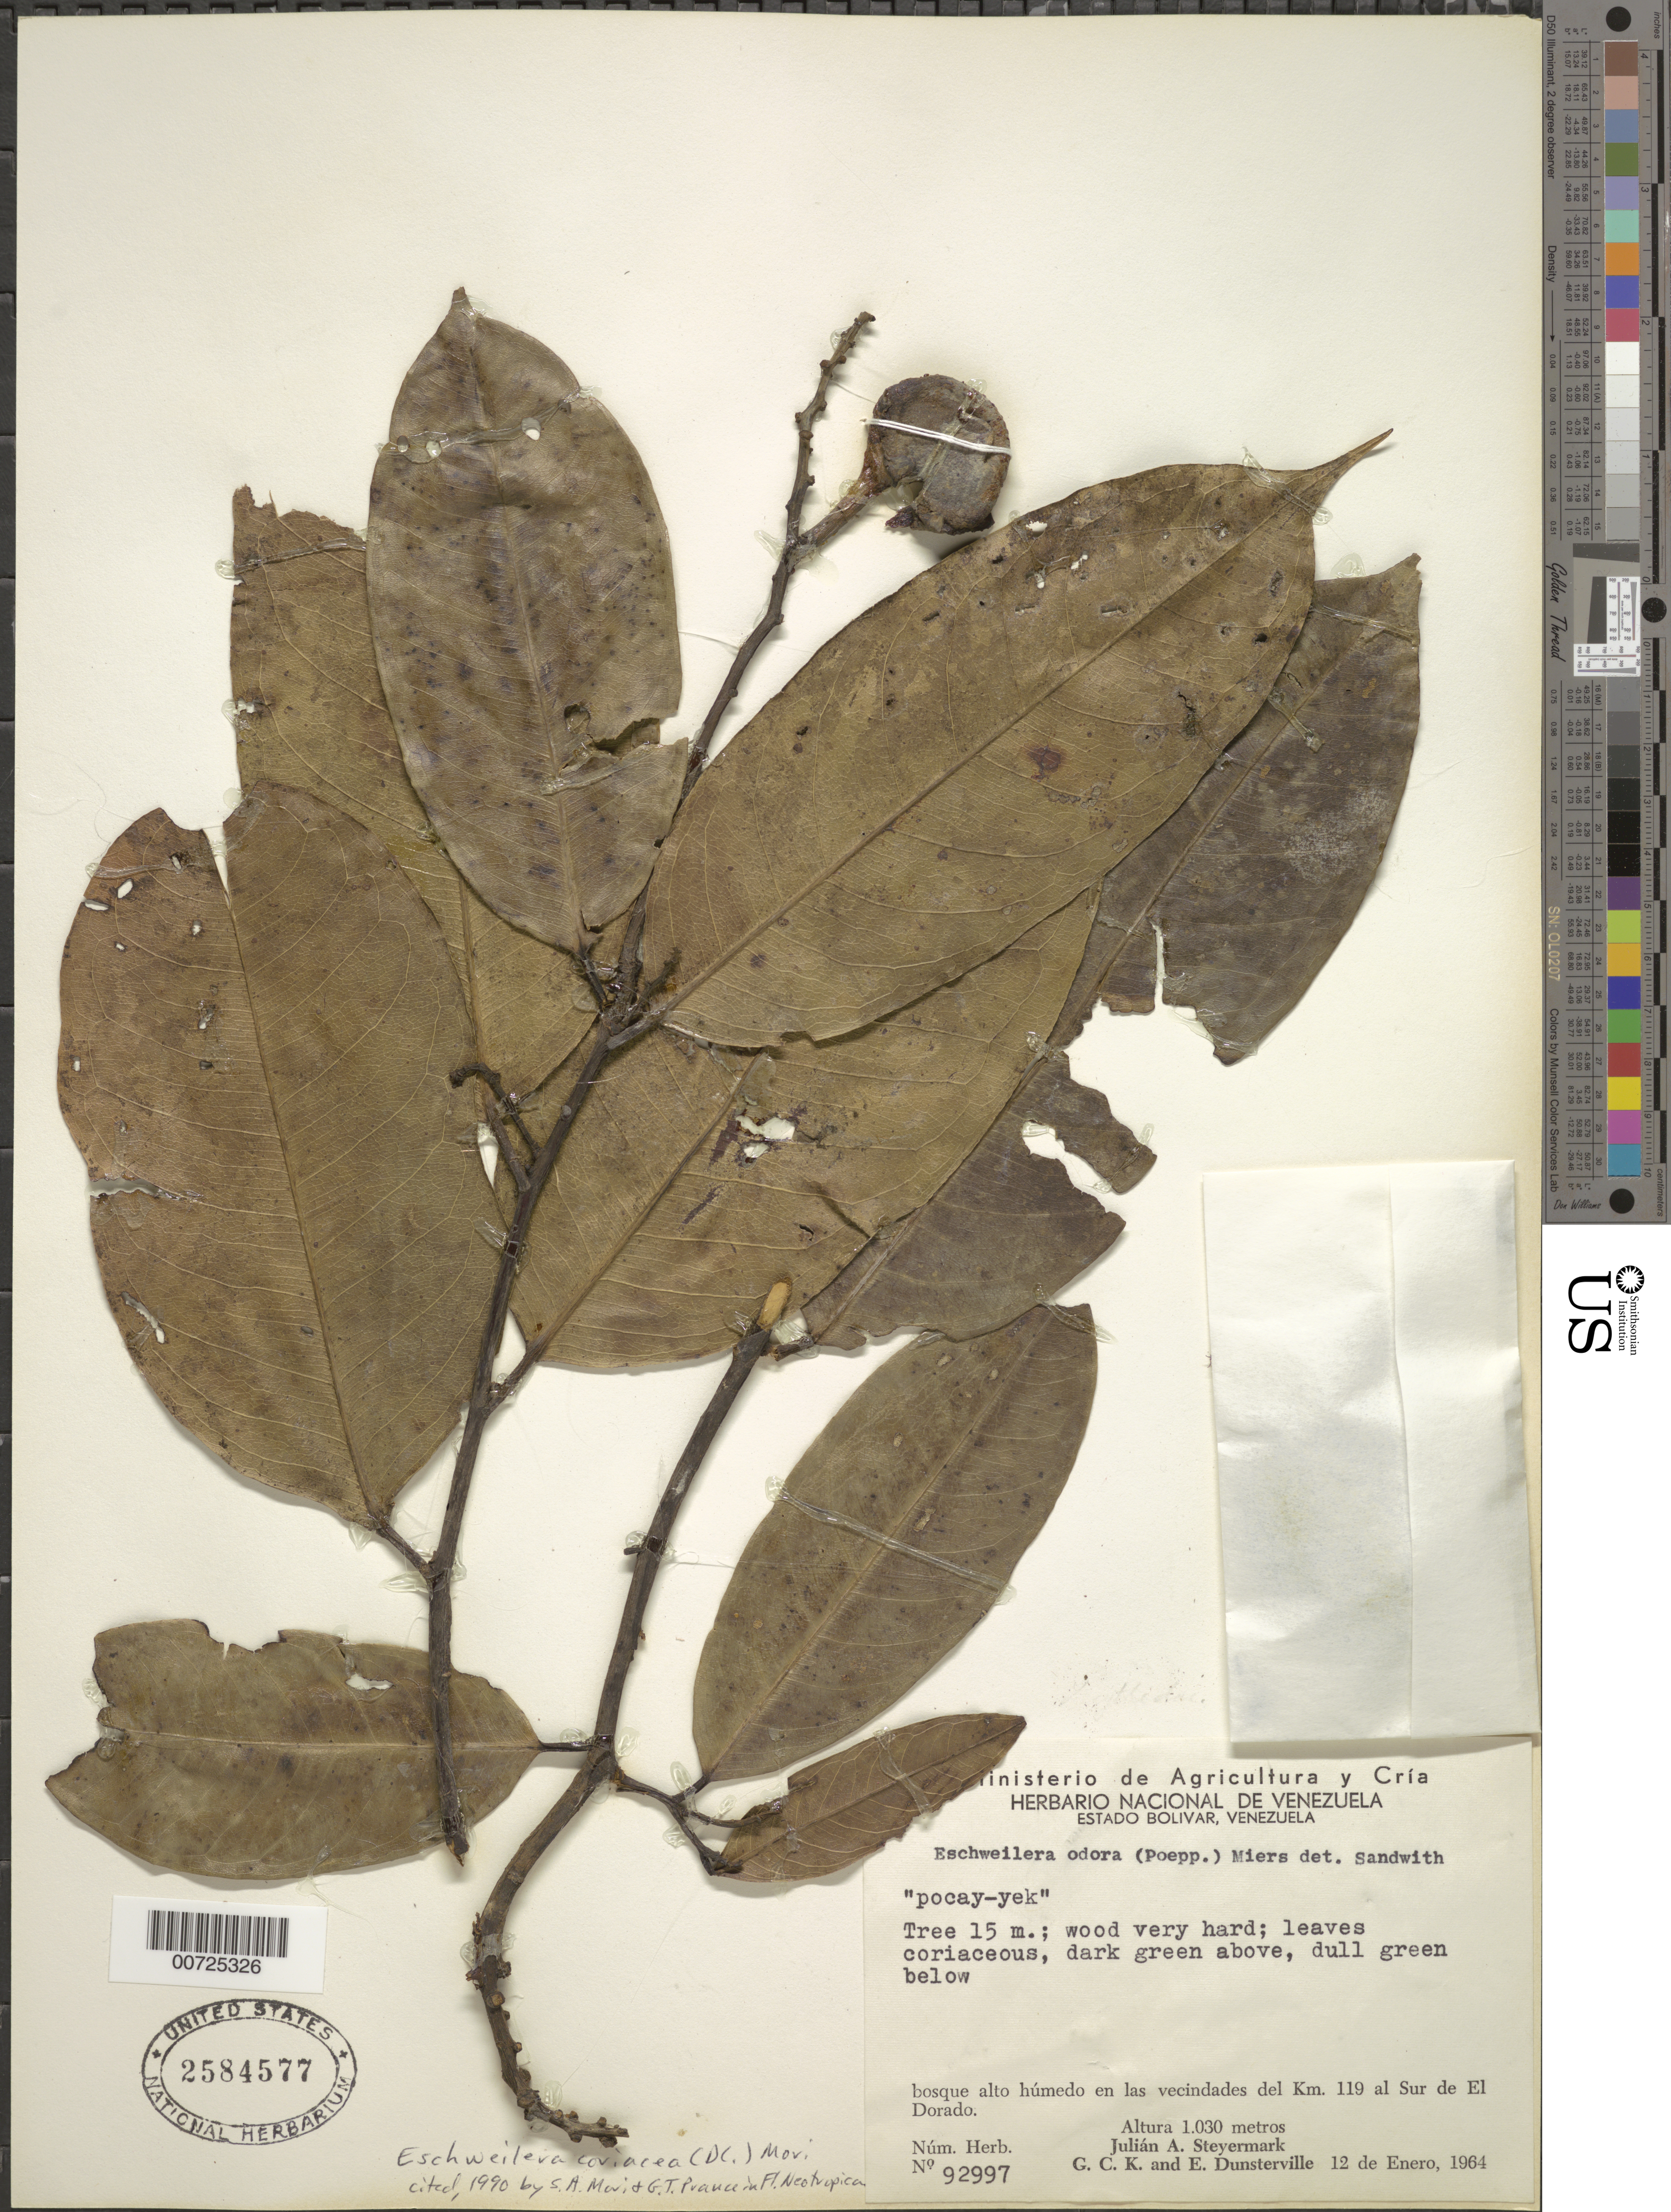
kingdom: Plantae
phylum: Tracheophyta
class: Magnoliopsida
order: Ericales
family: Lecythidaceae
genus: Eschweilera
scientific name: Eschweilera coriacea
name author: (DC.) S.A. Mori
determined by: Mori, Scott A.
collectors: J. Steyermark, G. C. K. Dunsterville & E. Dunsterville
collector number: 92997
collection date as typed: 12-Jan-64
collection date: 1964-01-12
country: Venezuela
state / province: Bolívar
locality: El Dorado, S of; km 119 vic.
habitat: High, humid forest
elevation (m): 1030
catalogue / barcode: US 2584577